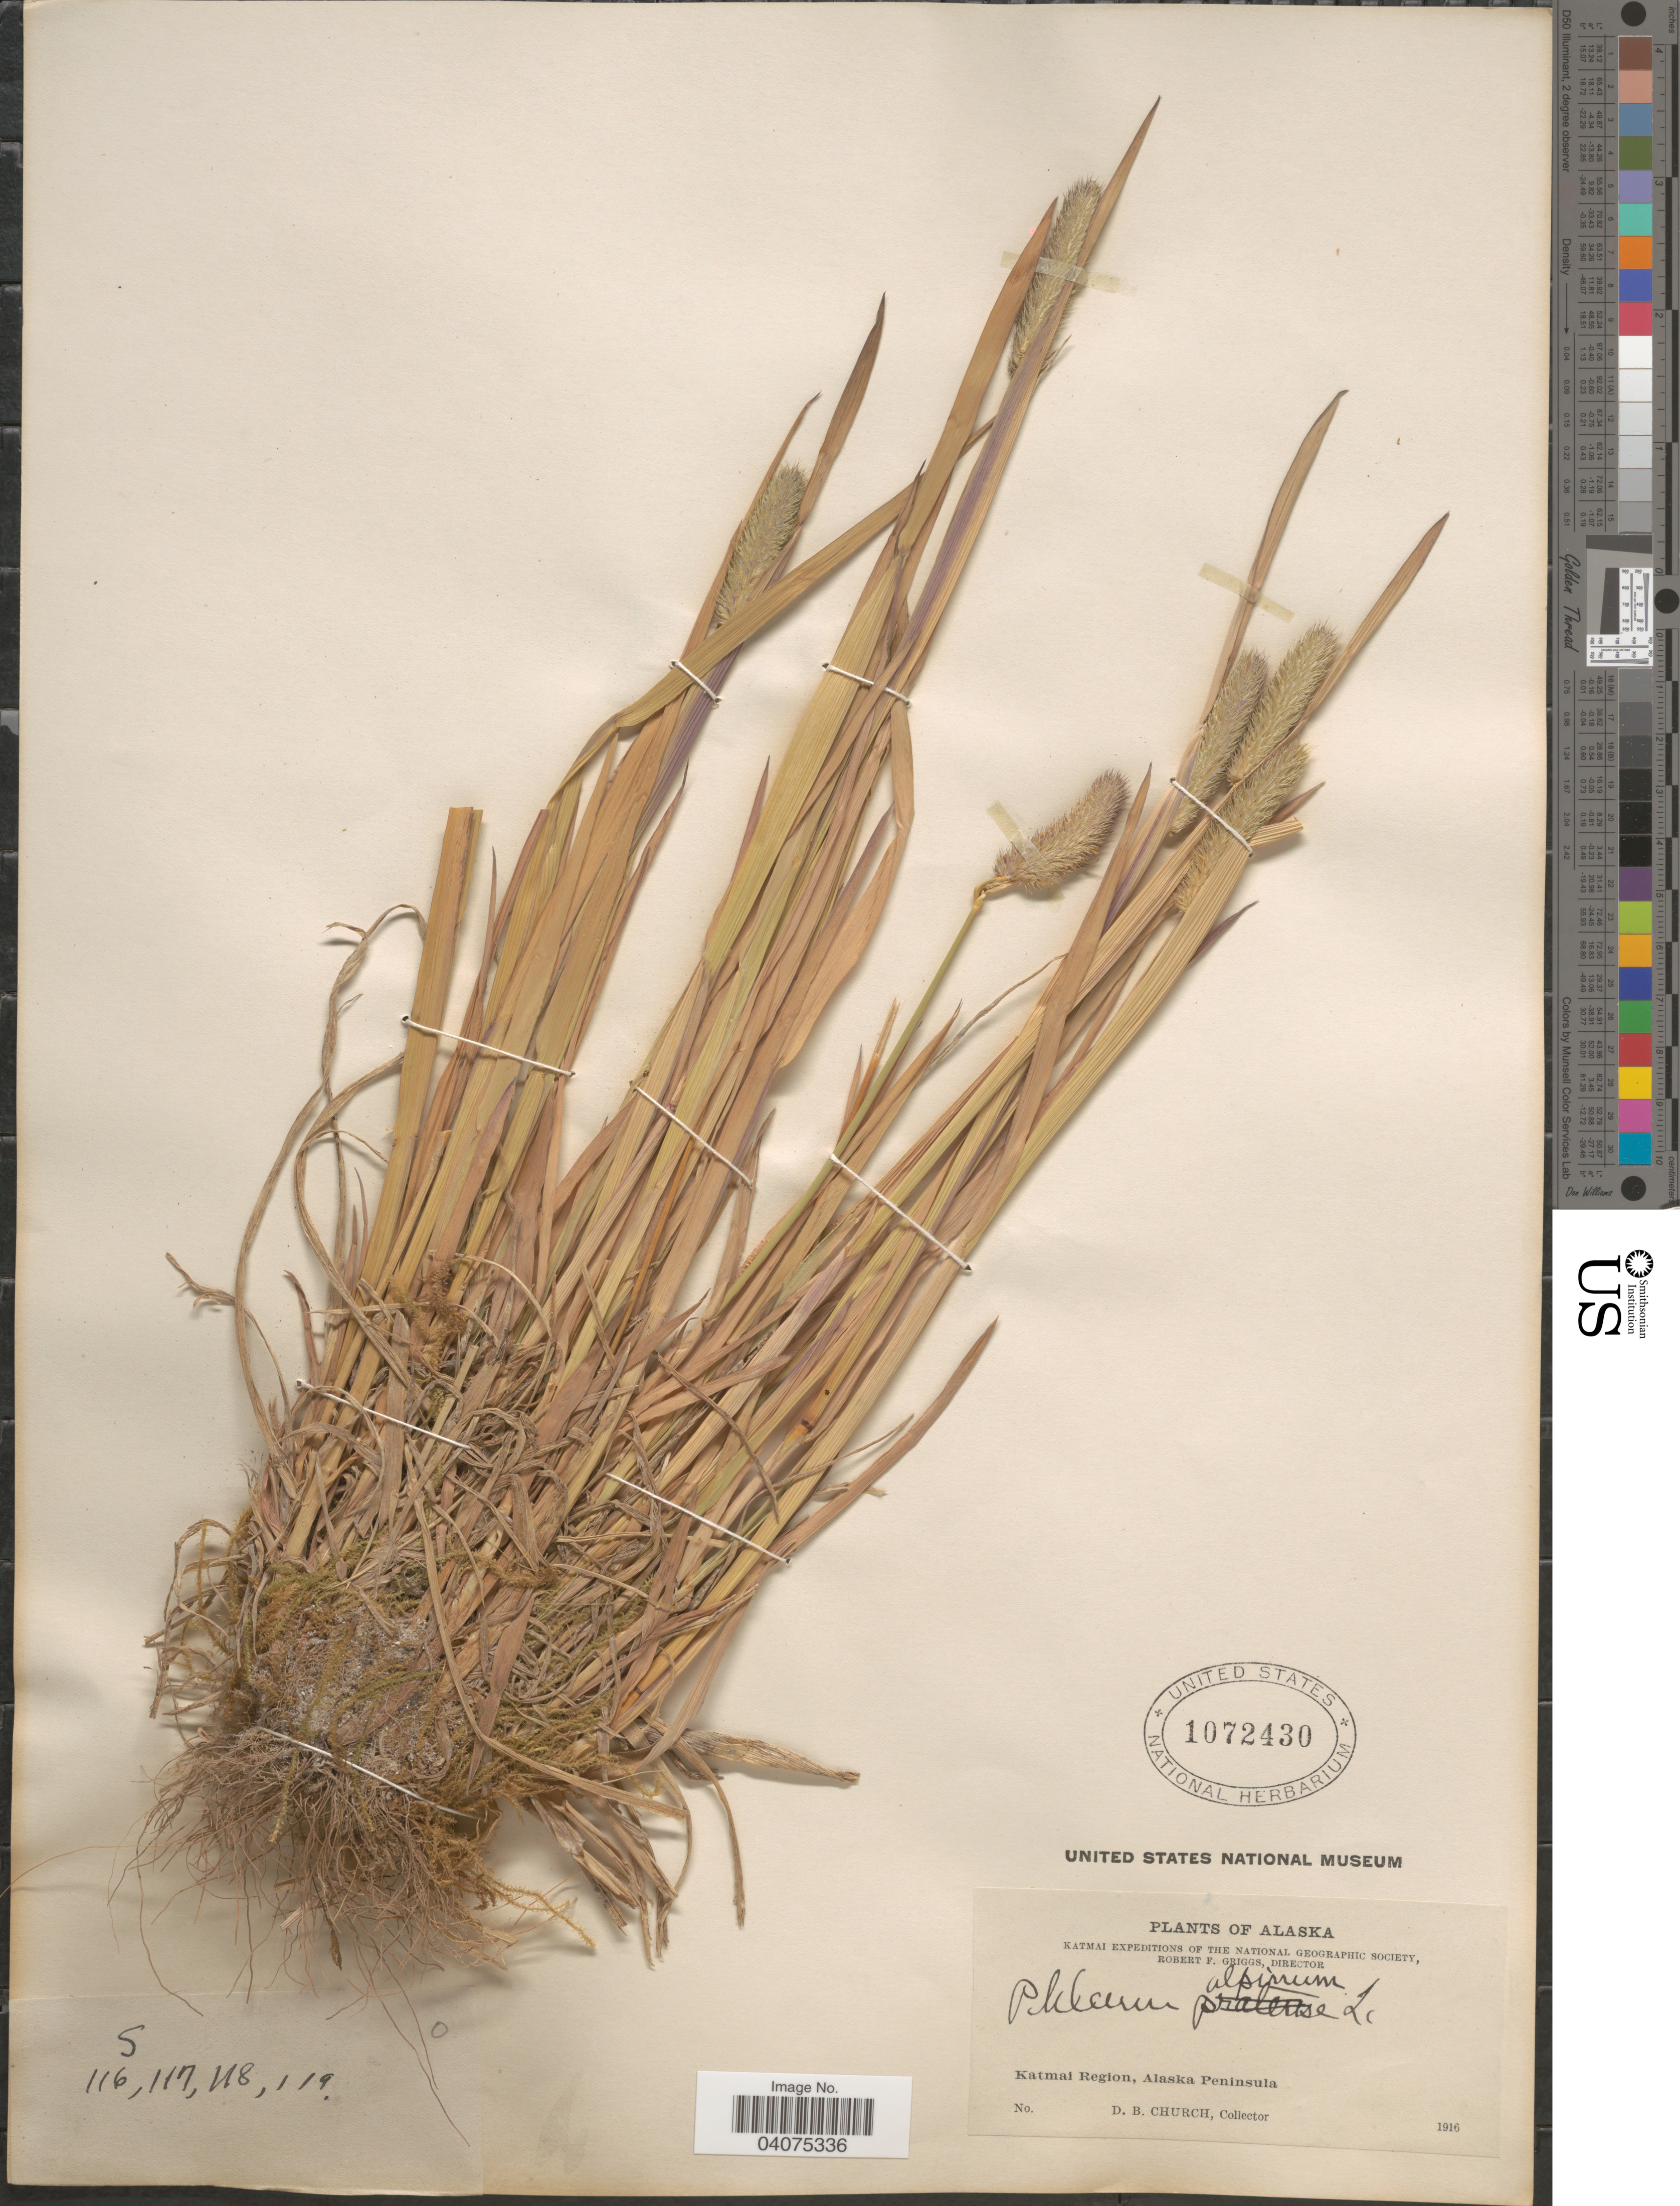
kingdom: Plantae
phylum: Tracheophyta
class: Liliopsida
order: Poales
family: Poaceae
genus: Phleum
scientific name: Phleum alpinum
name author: L.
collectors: D. Church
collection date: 1916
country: United States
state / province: Alaska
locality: Katmai Expeditions of The National Geographic Society. Katmai Region, Alaska Peninsula.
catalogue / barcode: US 1072430